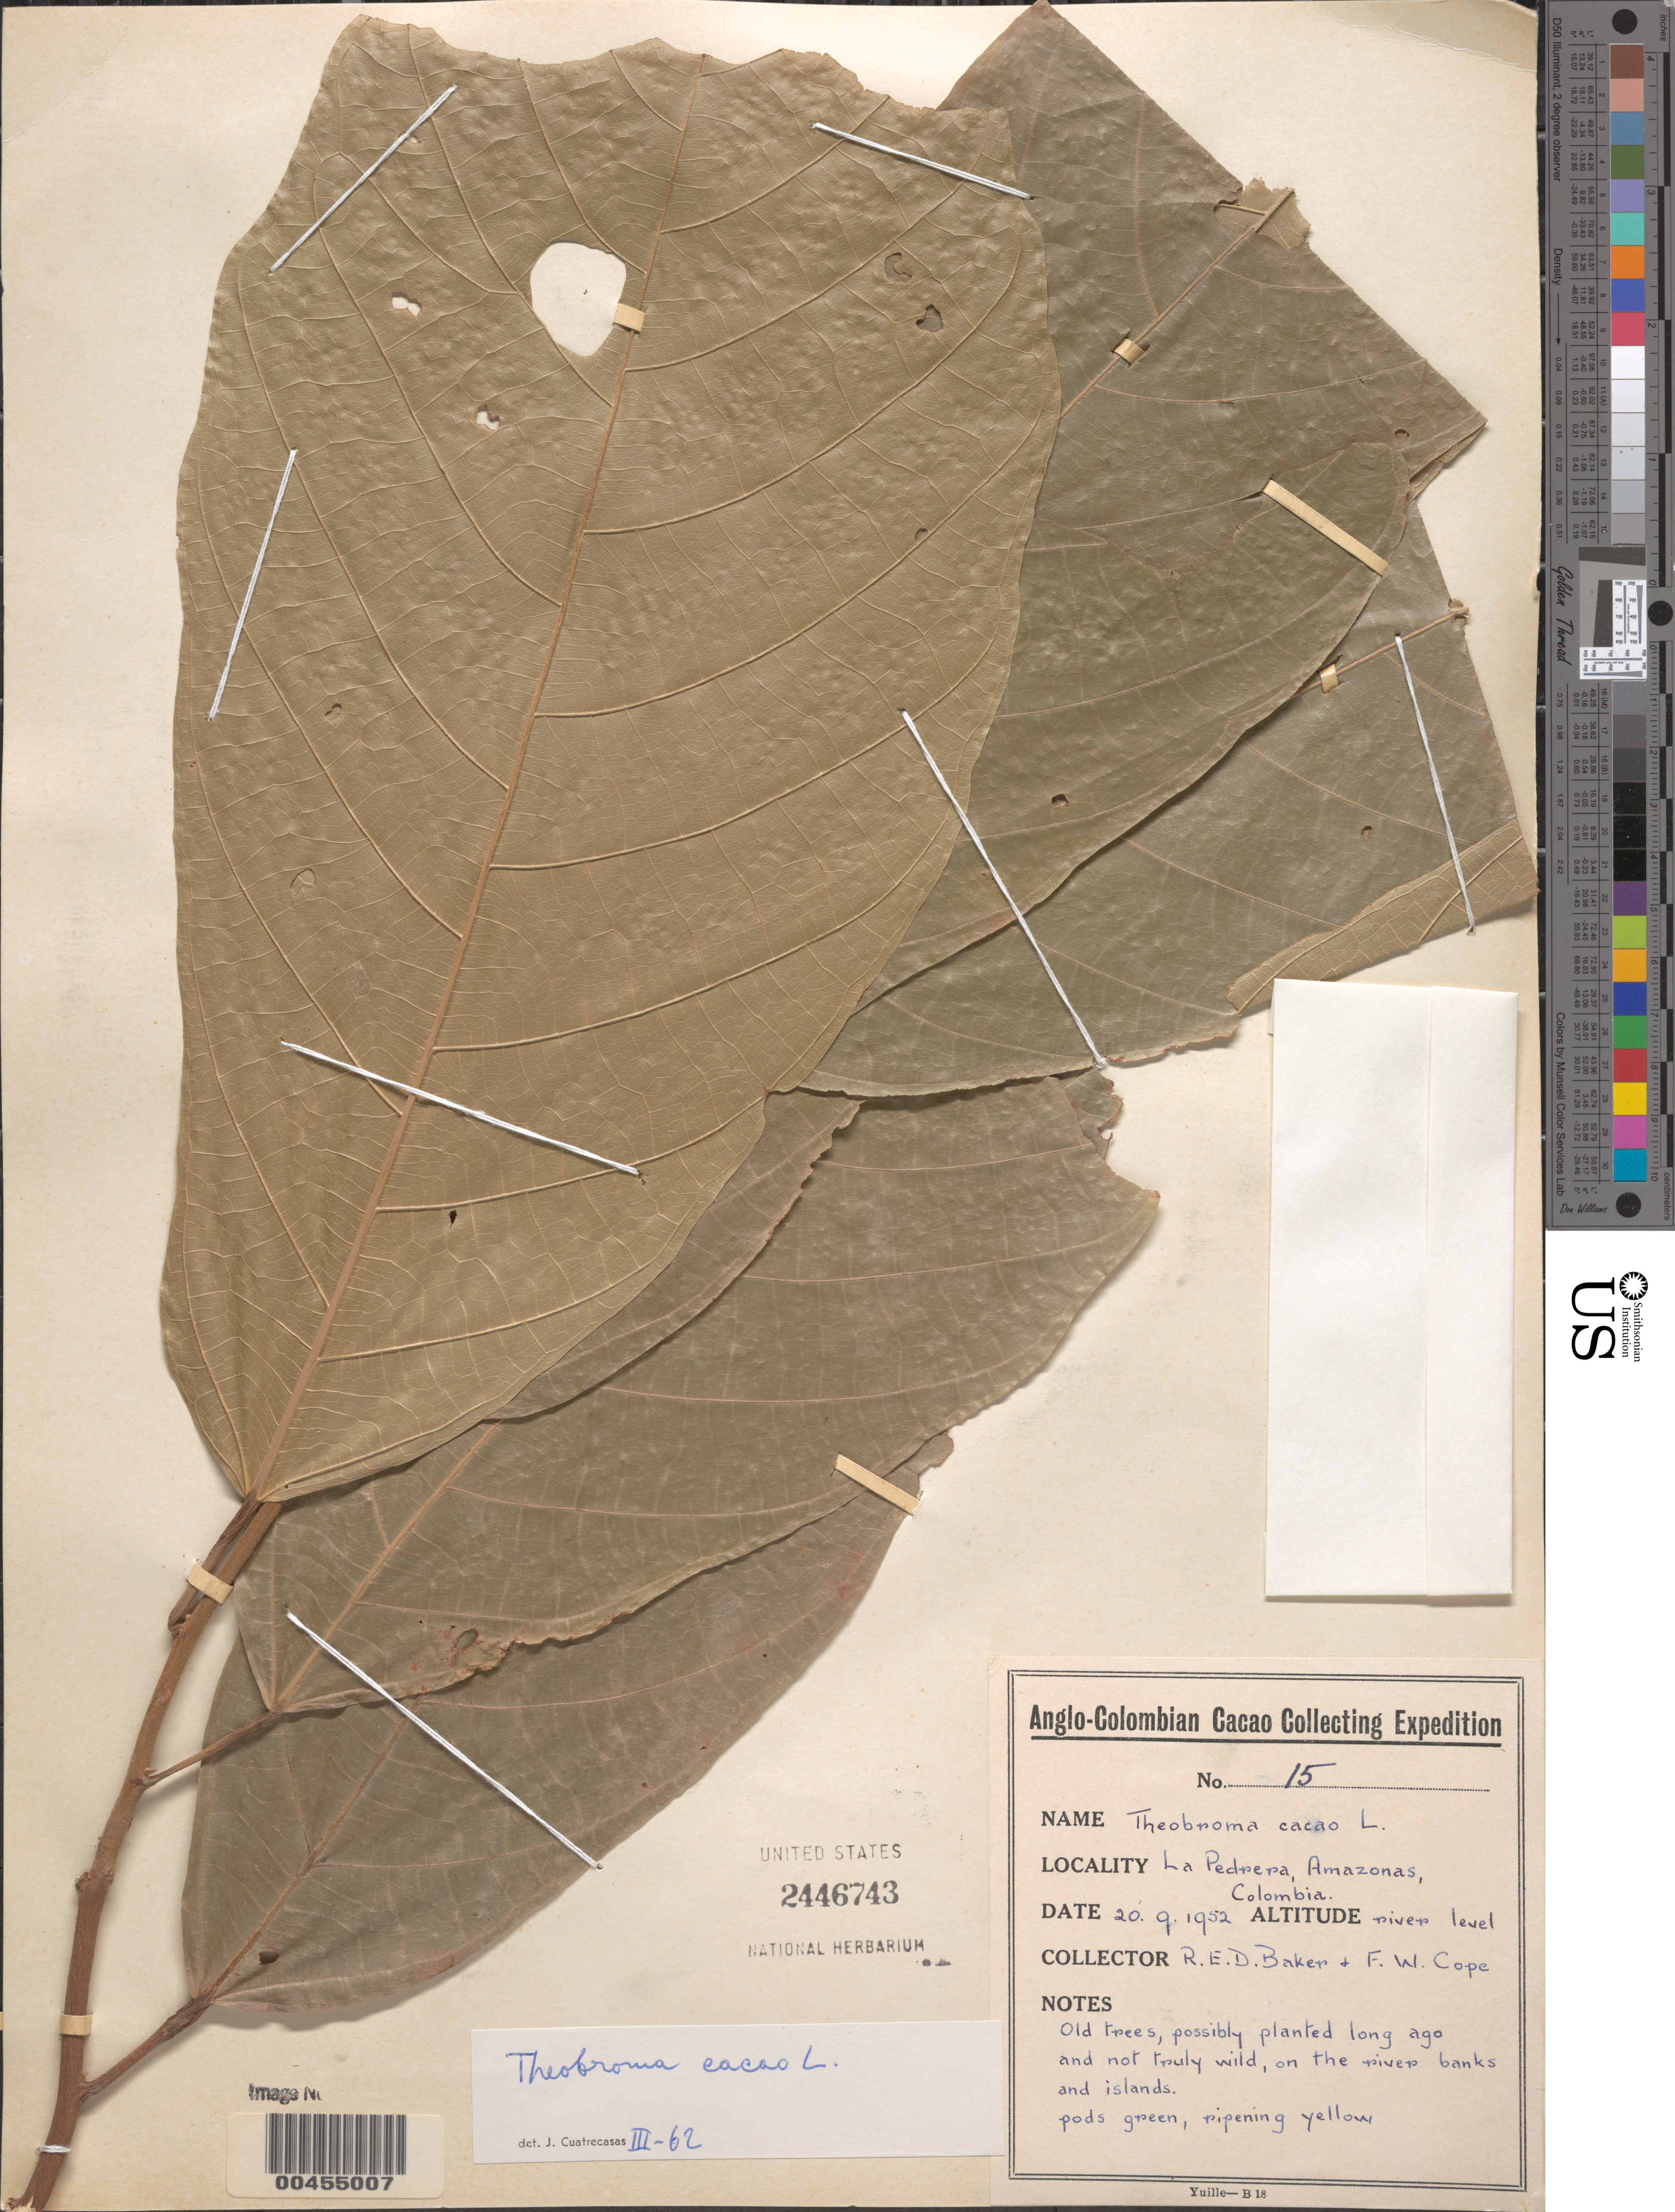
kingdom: Plantae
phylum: Tracheophyta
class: Magnoliopsida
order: Malvales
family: Malvaceae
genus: Theobroma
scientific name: Theobroma cacao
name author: L.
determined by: Cuatrecasas, J.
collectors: R. E. D. Baker & F. Cope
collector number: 15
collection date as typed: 20 Sep 1952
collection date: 1952-09-20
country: Colombia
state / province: Amazônas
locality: La Pedrera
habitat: river banks and islands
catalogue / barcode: US 2446743